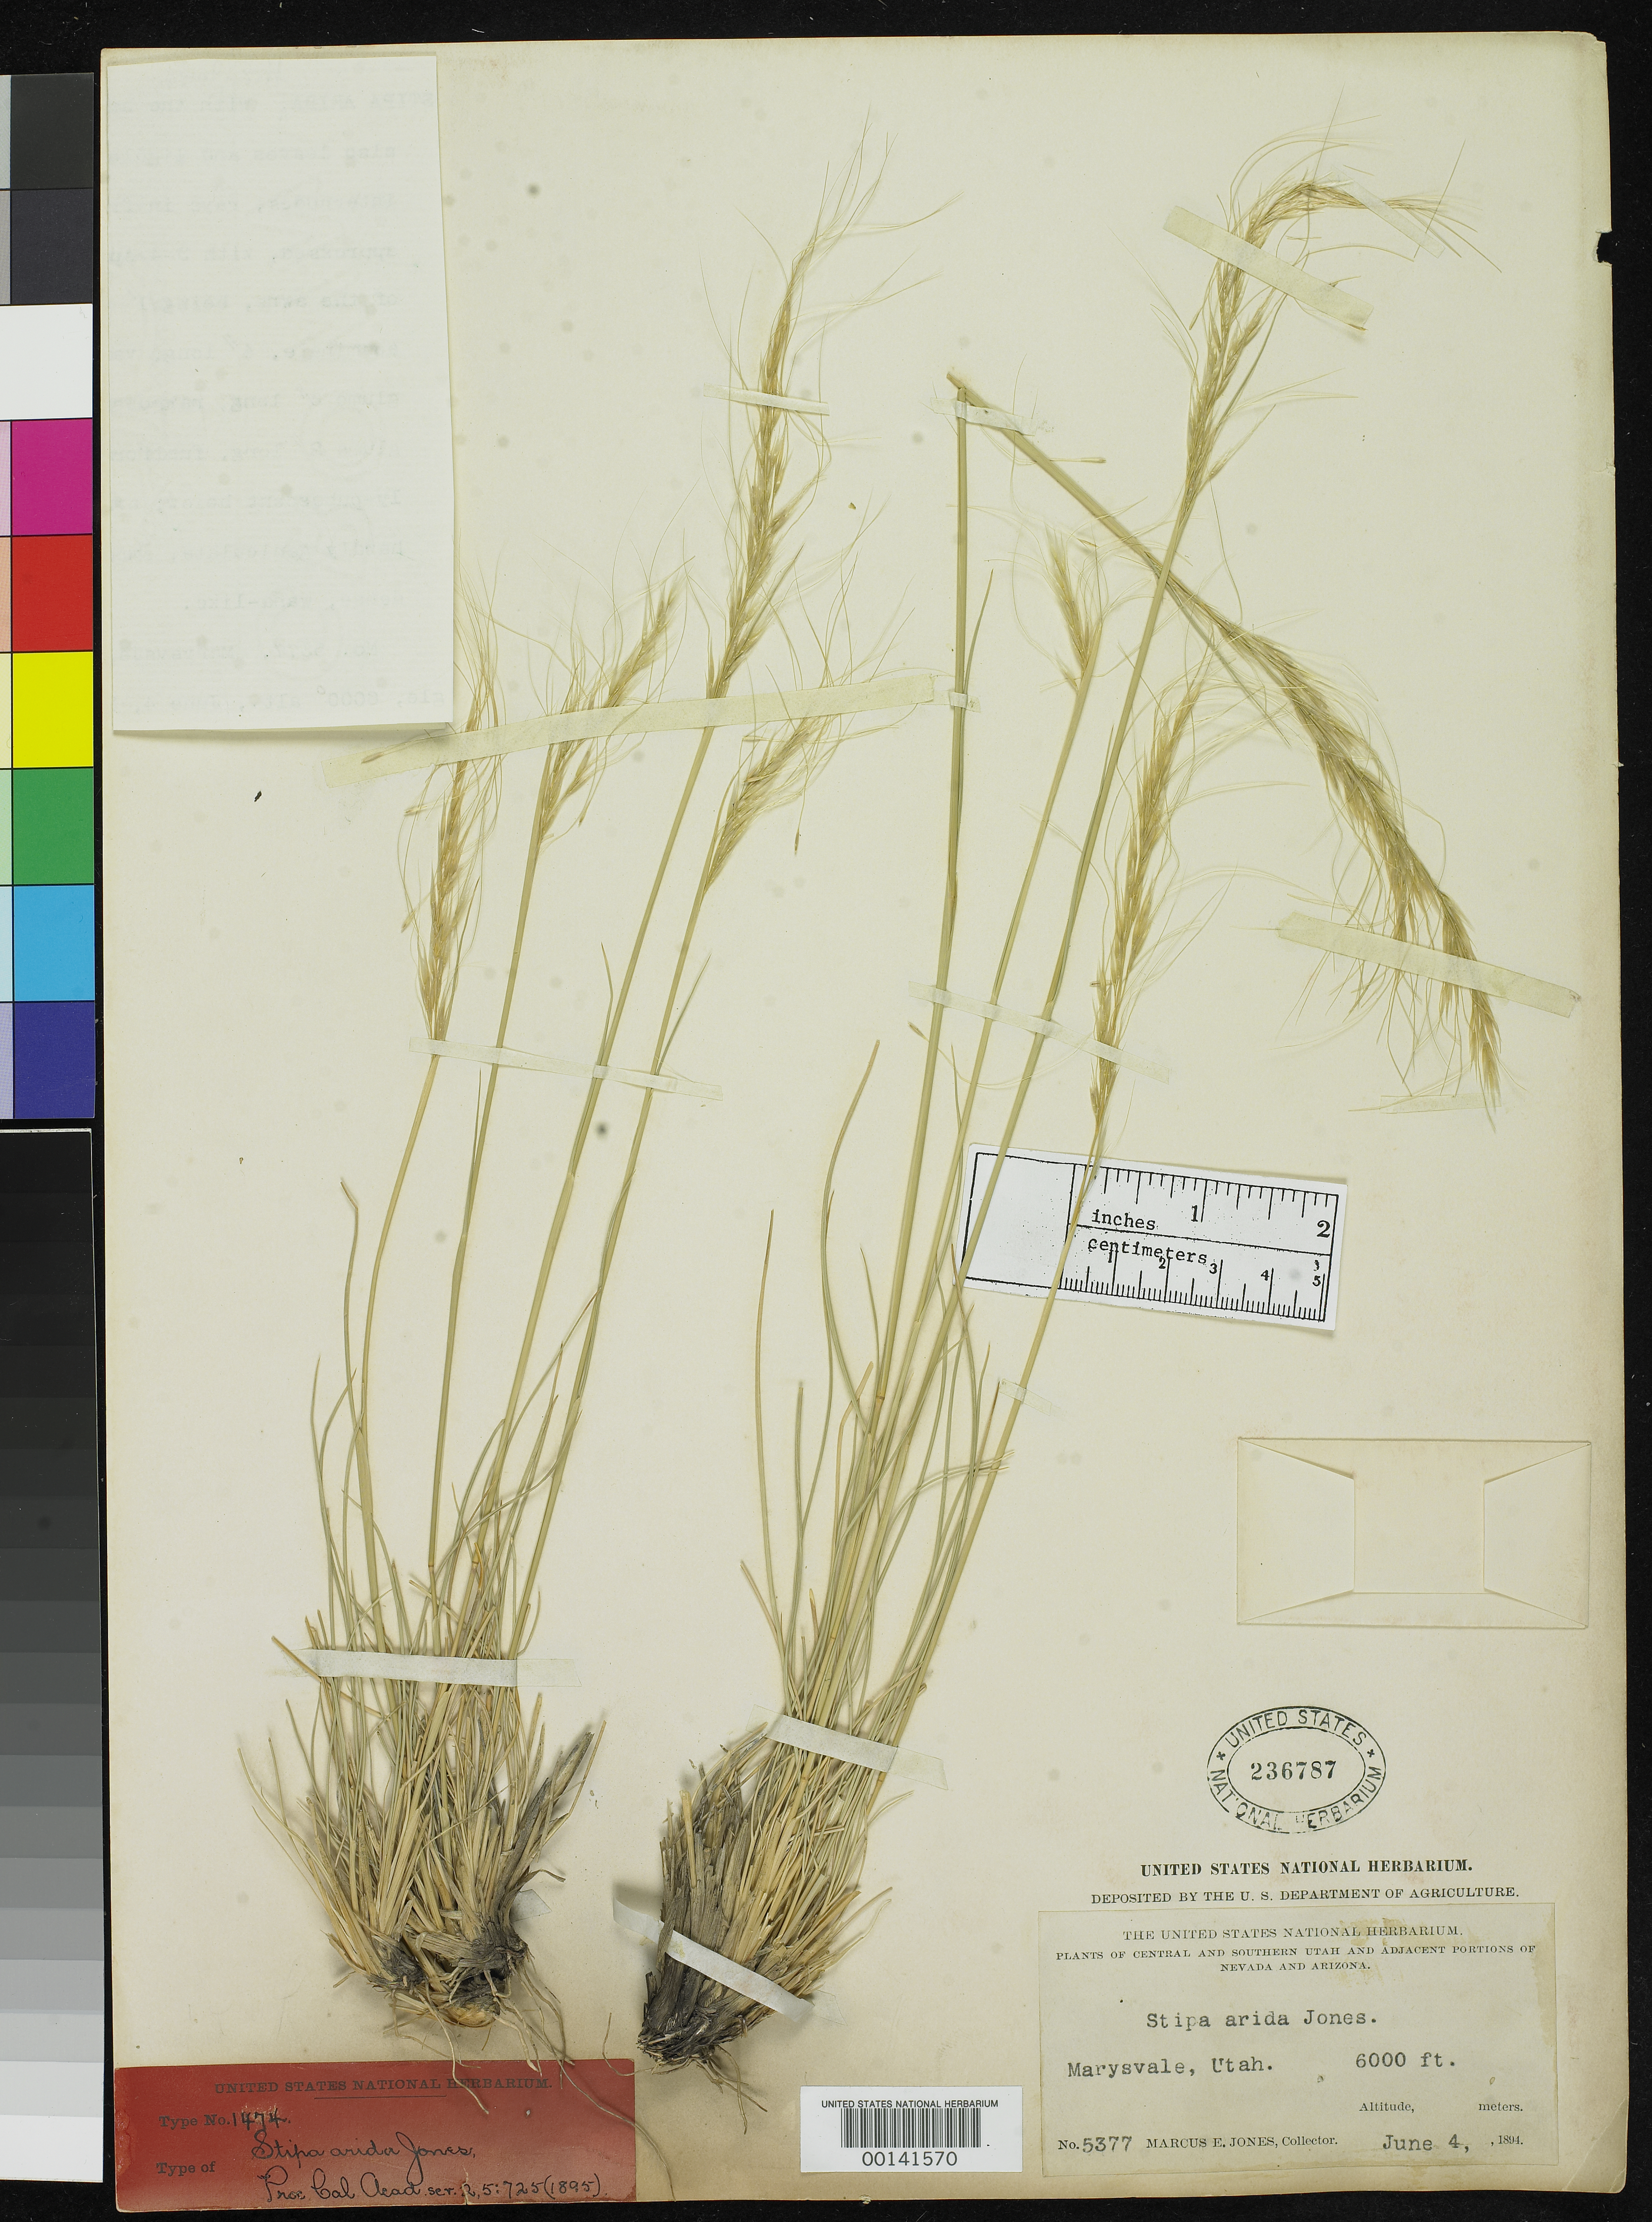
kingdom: Plantae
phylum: Tracheophyta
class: Liliopsida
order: Poales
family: Poaceae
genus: Stipa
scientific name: Stipa arida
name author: M.E. Jones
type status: Isotype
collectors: M. E. Jones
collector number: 5377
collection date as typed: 04 Jun 1894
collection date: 1894-06-04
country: United States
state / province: Utah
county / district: Piute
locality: Marysvale; alt. 6000 ft.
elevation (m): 1829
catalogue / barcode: US 236787